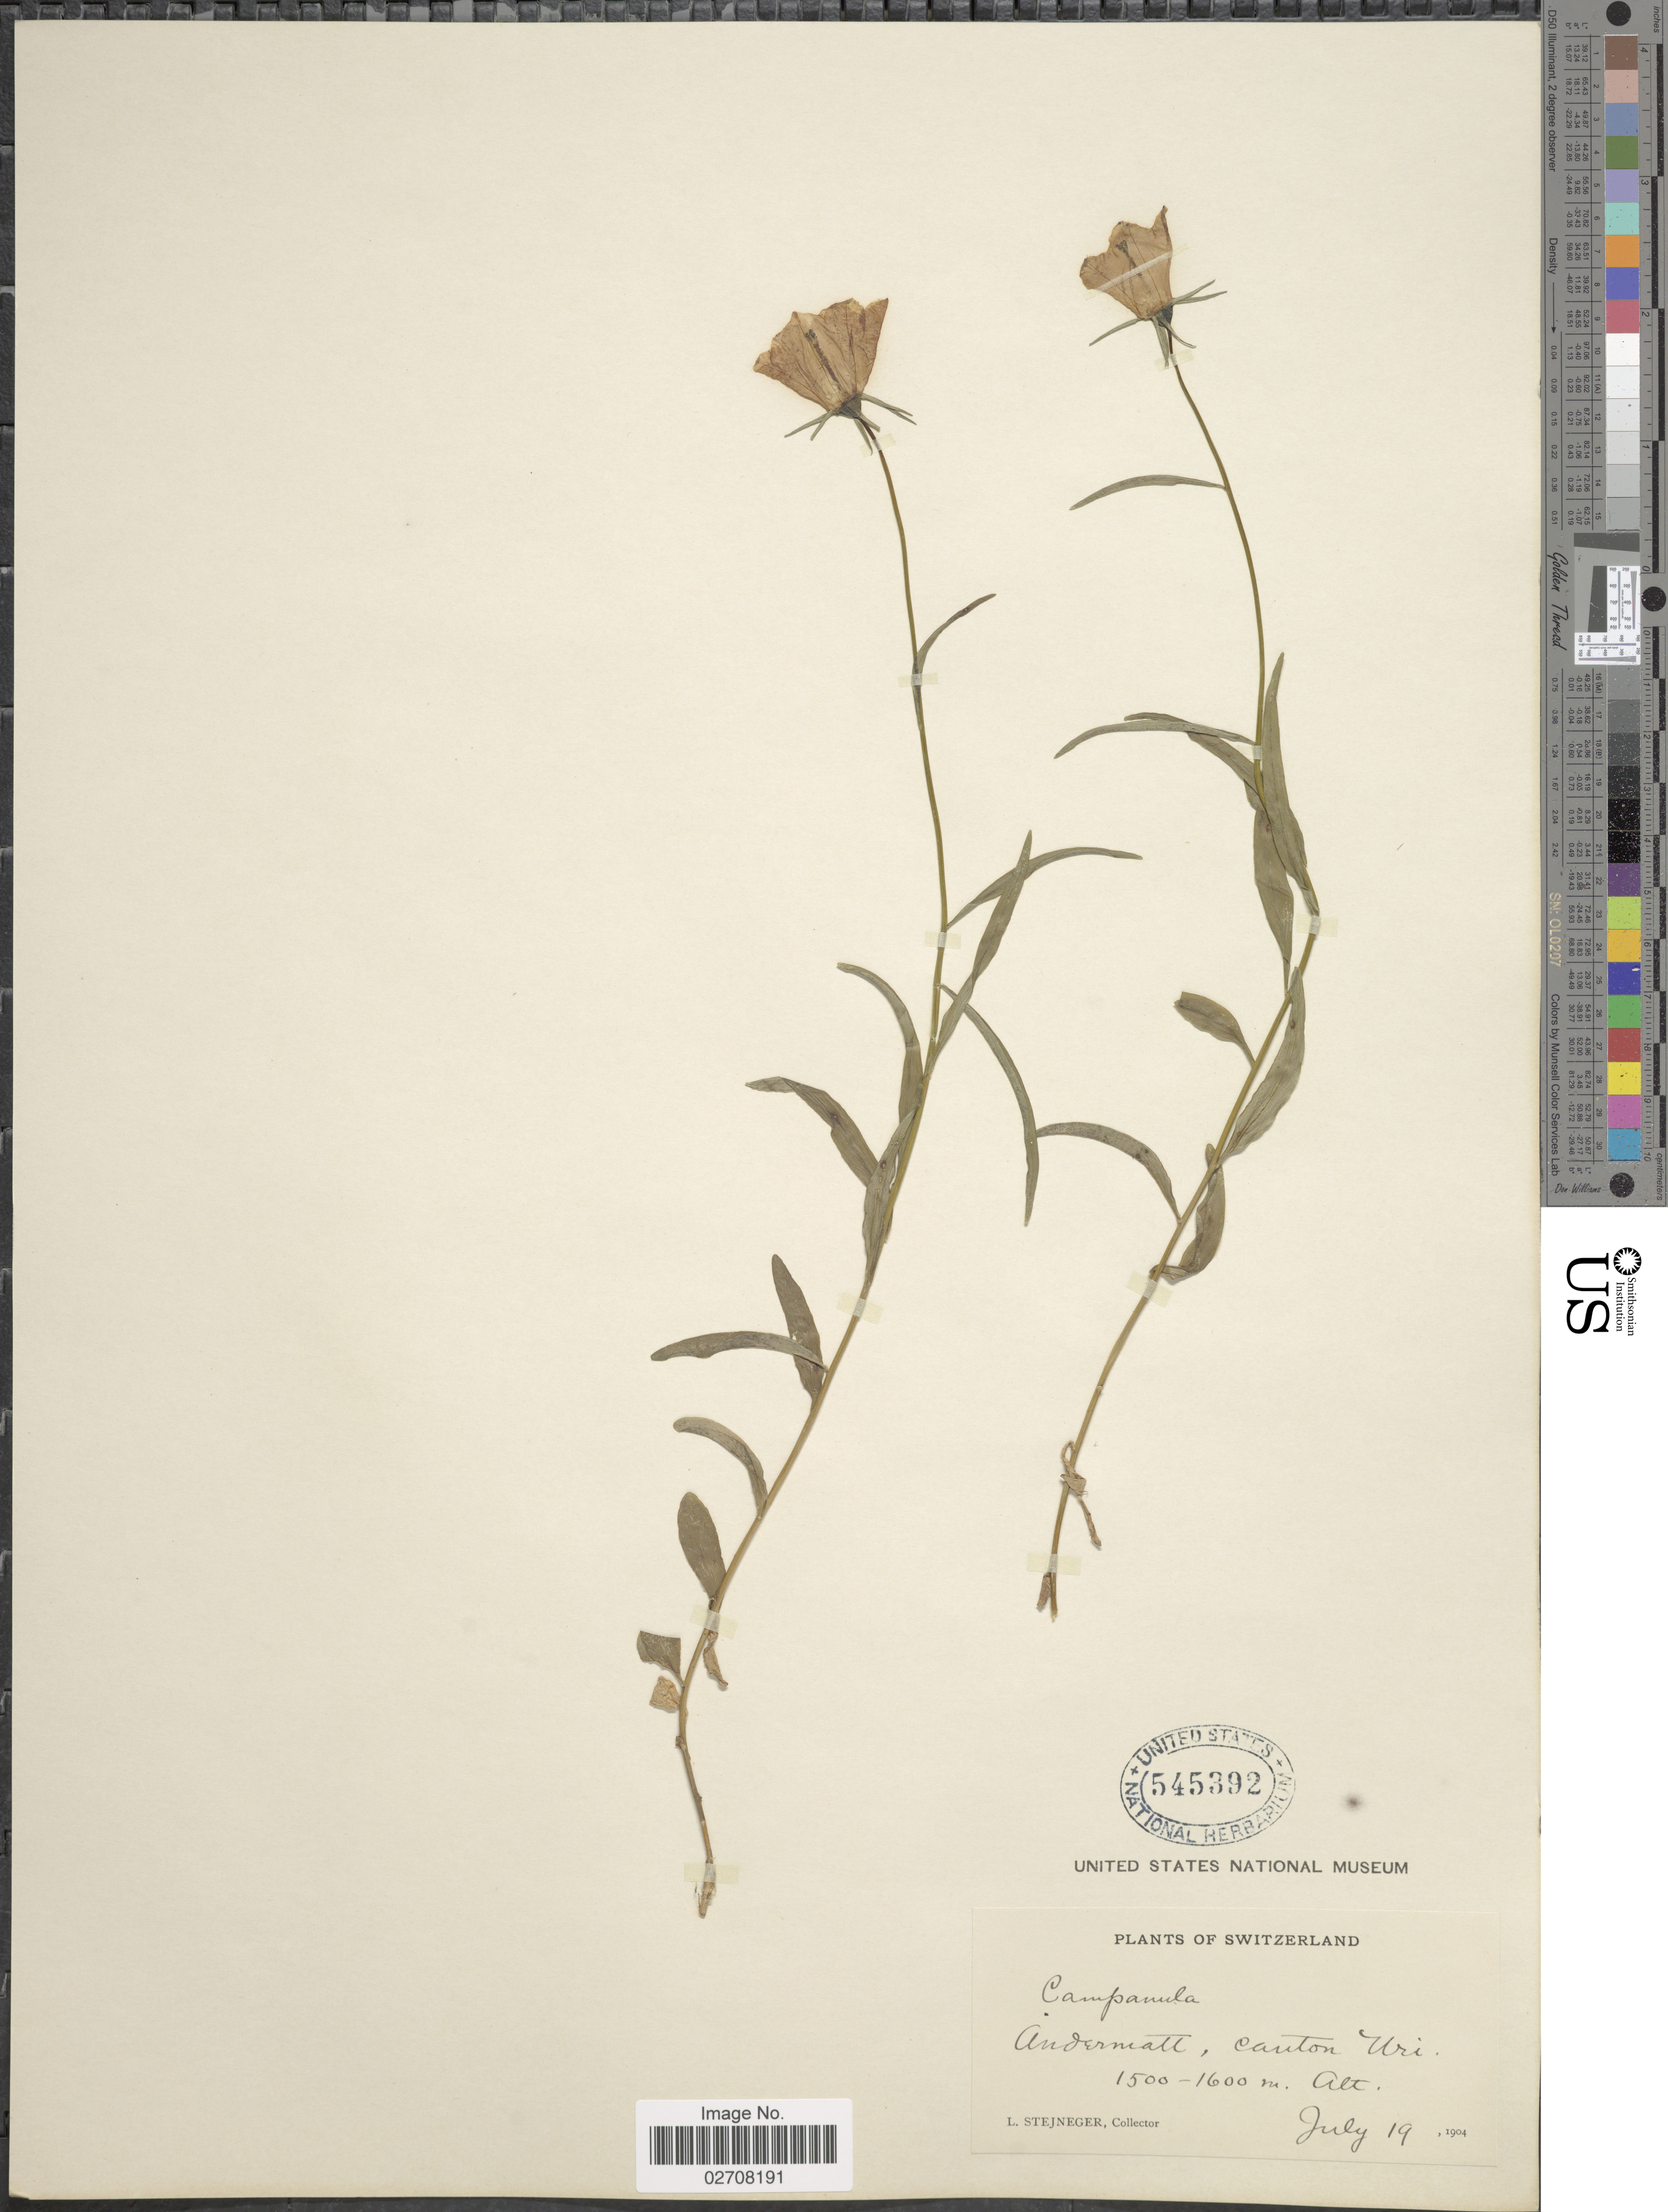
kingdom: Plantae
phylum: Tracheophyta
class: Magnoliopsida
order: Asterales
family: Campanulaceae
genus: Campanula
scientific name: Campanula sp.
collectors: L. Stejneger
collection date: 1904-07-19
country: Switzerland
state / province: Uri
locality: Andermatt, Canton Uri.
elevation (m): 1500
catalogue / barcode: US 545392